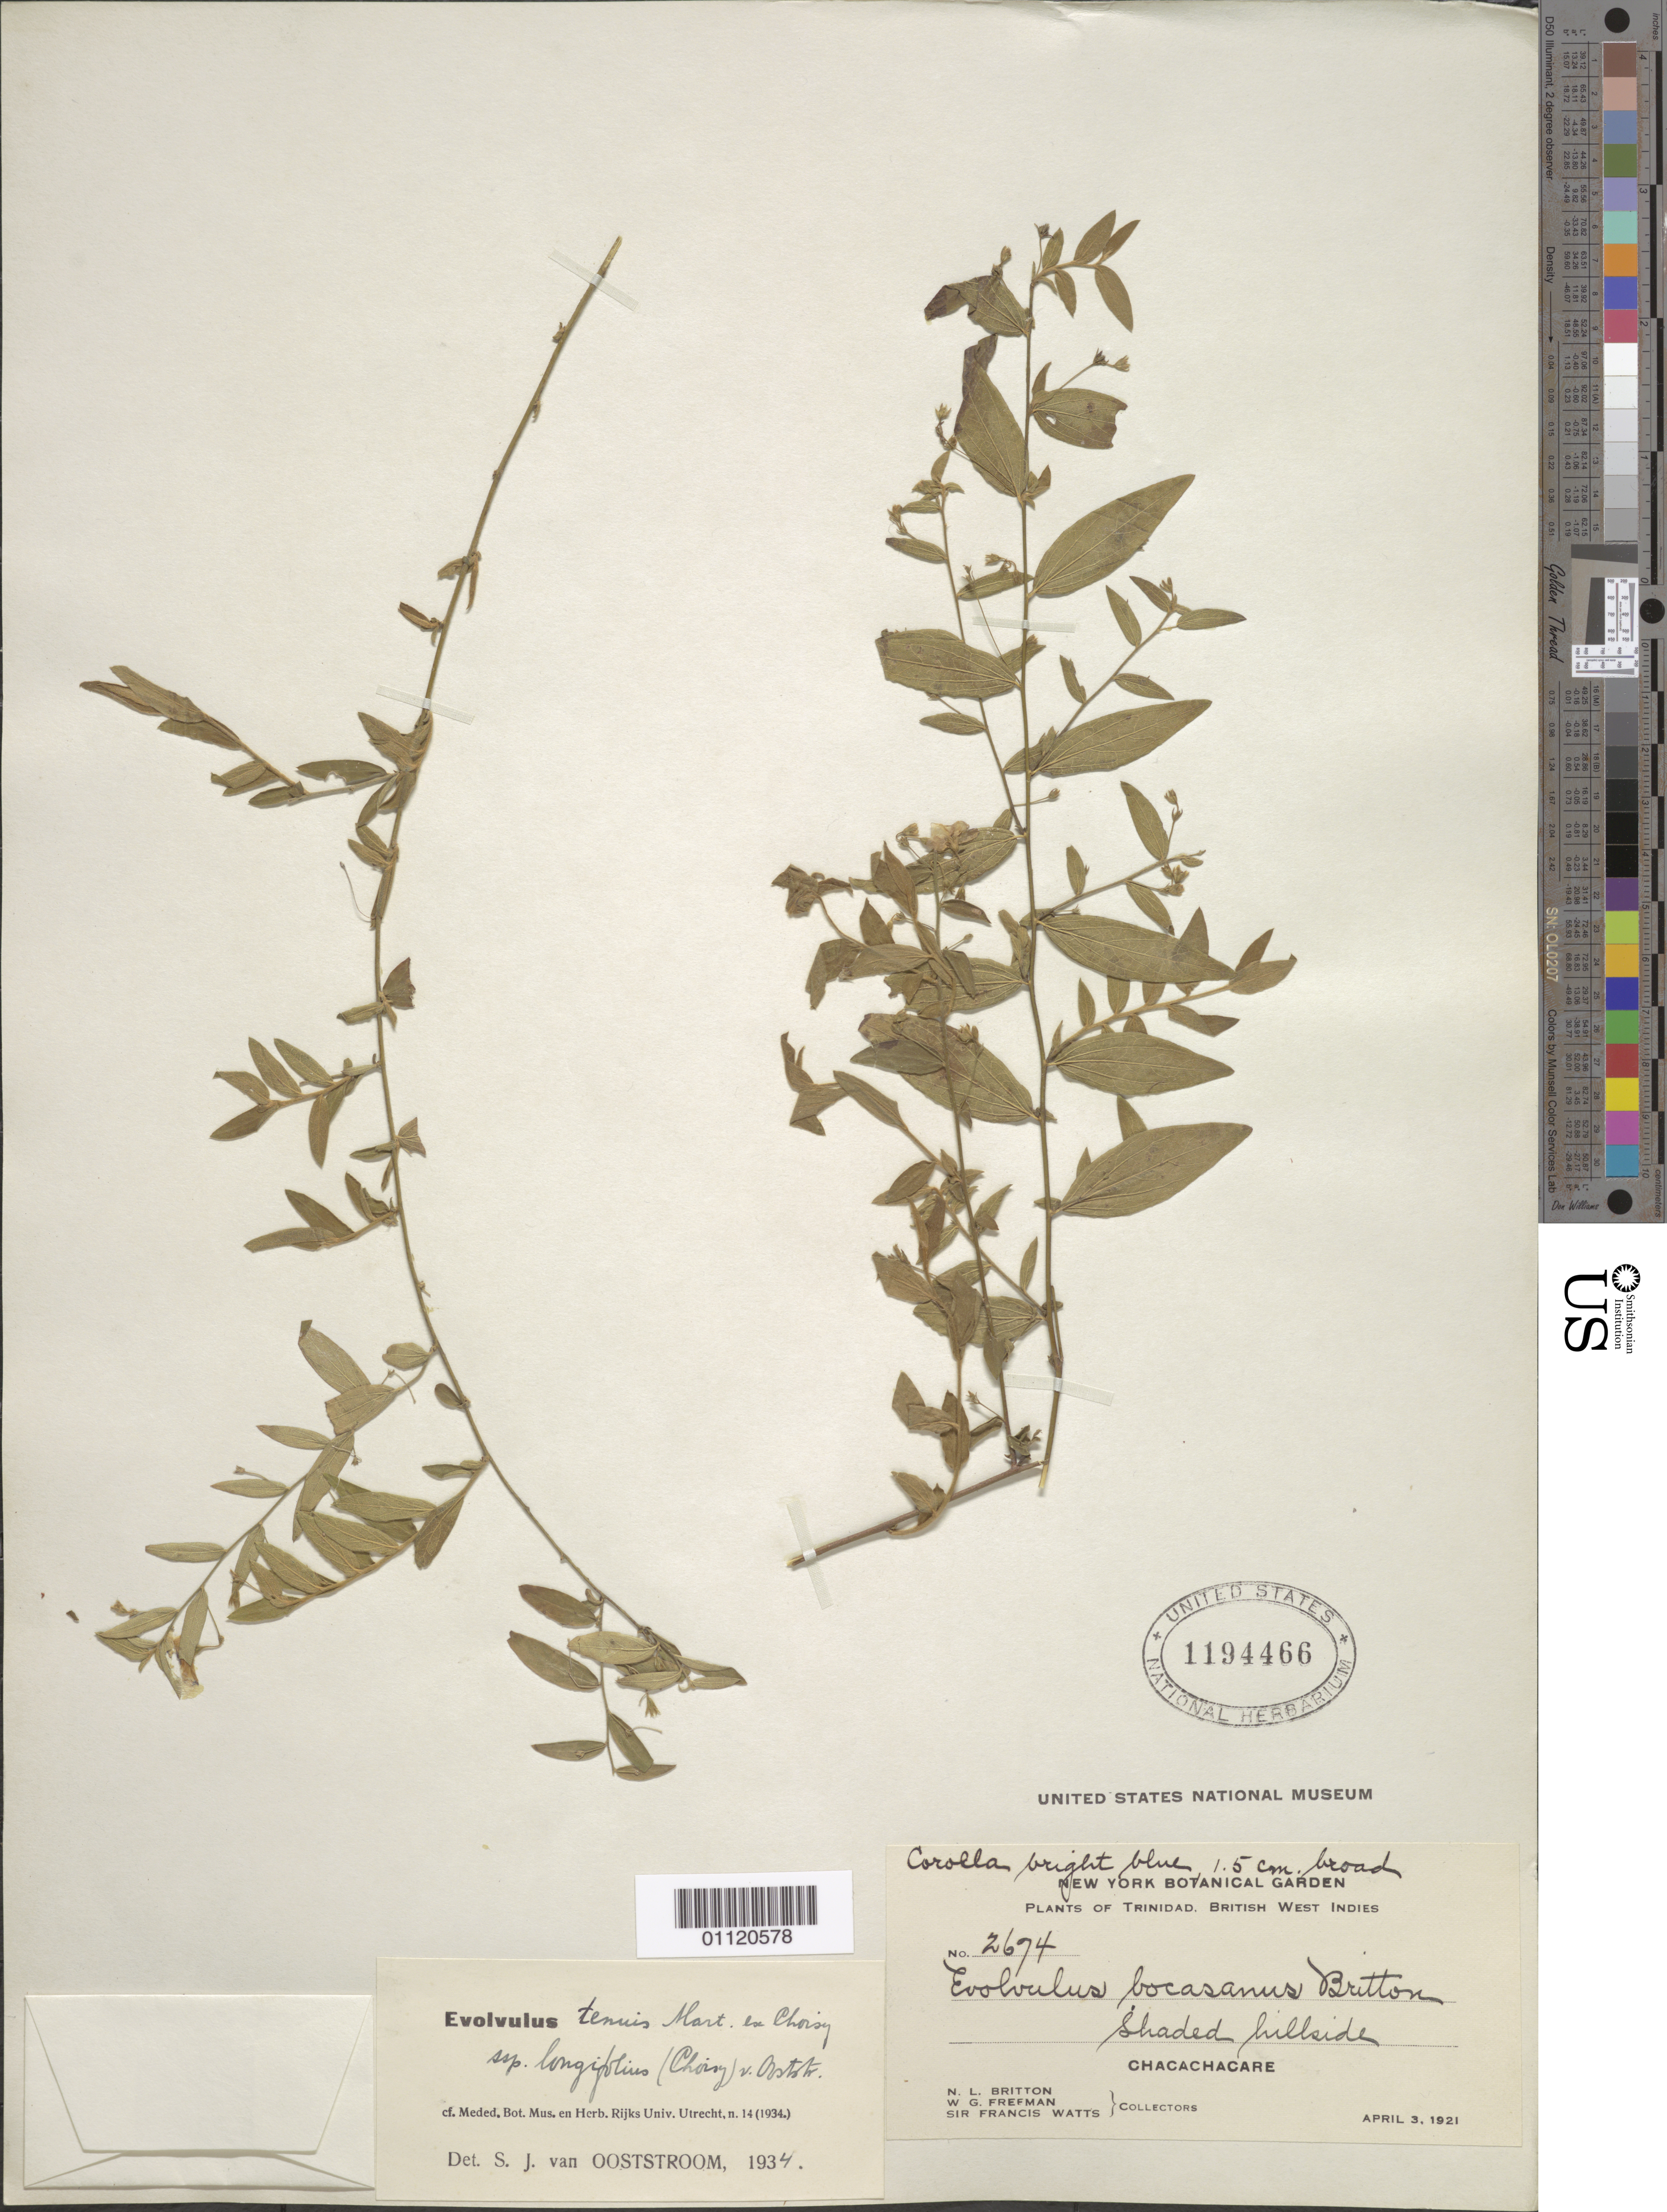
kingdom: Plantae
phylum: Tracheophyta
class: Magnoliopsida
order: Solanales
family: Convolvulaceae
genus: Evolvulus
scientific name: Evolvulus tenuis subsp. longifolius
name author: Mart. ex Choisy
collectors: N. Britton, W. Freeman & F. Watts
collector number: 2674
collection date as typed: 03 Apr 1921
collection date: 1921-04-03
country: Trinidad and Tobago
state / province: Diego Martin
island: Chacachacare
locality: Shaded hillside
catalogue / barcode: US 1194466